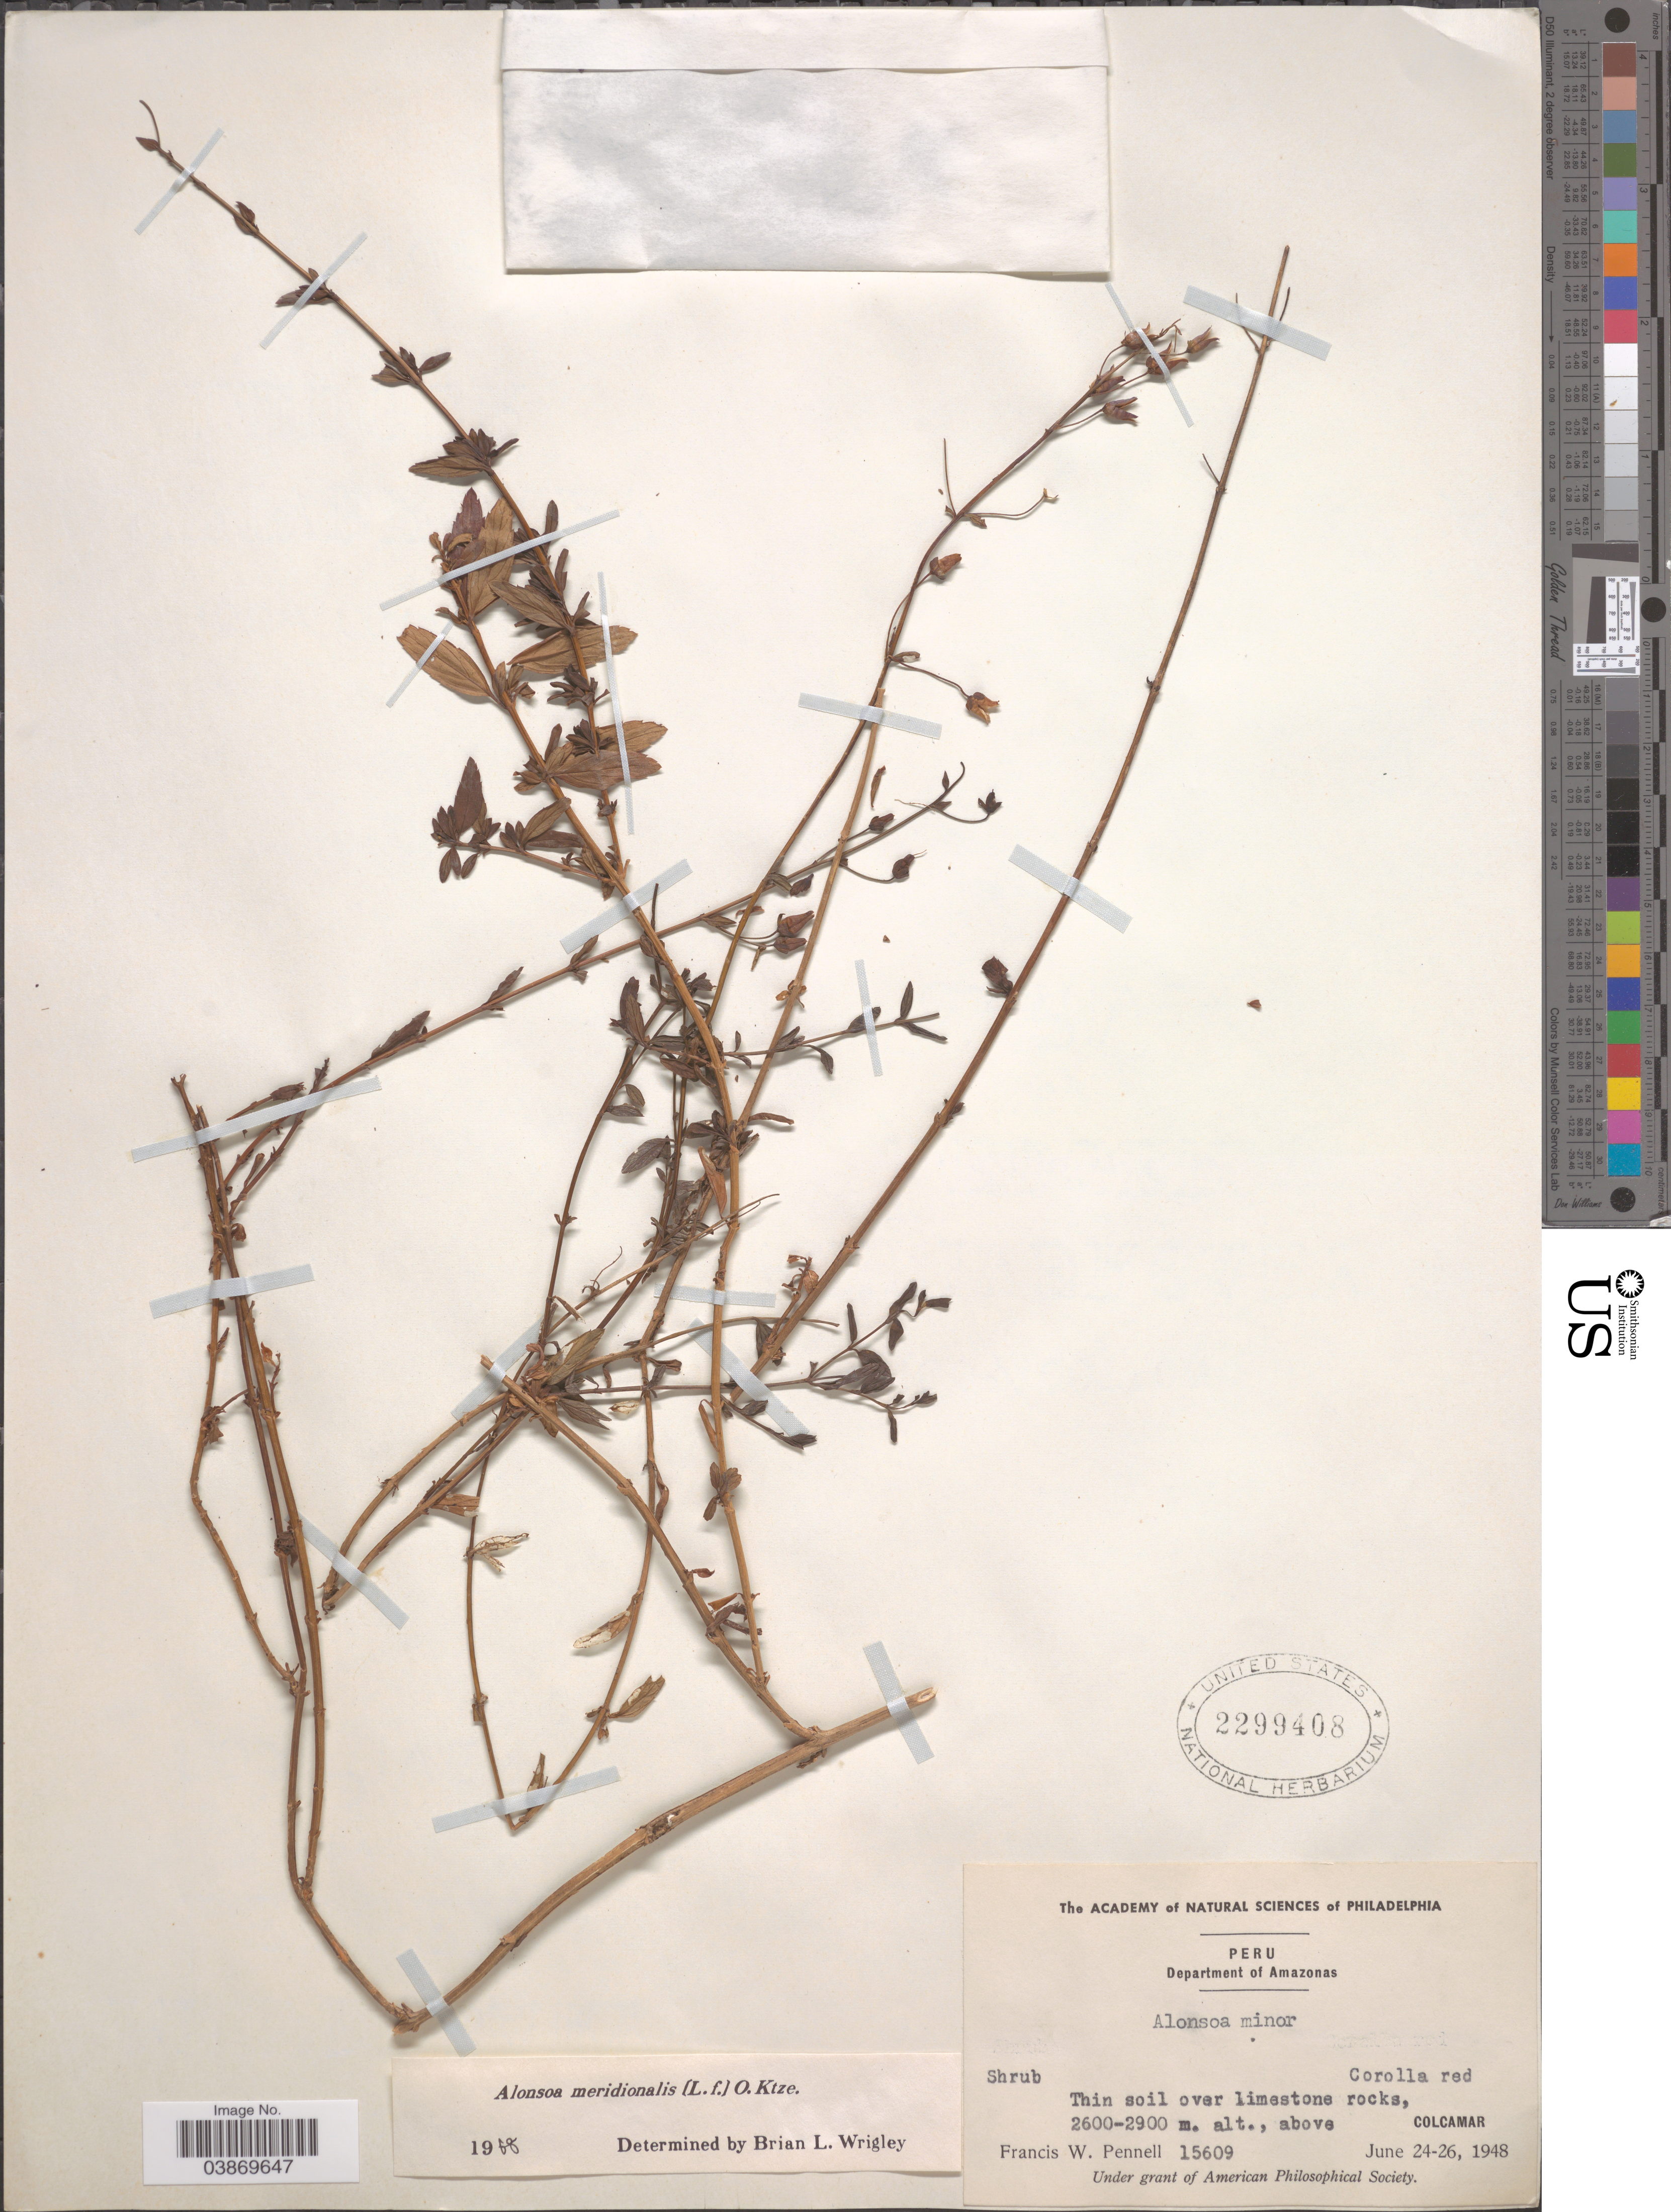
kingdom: Plantae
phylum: Tracheophyta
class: Magnoliopsida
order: Lamiales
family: Scrophulariaceae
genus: Alonsoa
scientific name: Alonsoa meridionalis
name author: (L. f.) Kuntze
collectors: F. W. Pennell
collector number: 15609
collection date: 1948-06-24/1948-06-26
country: Peru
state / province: Amazonas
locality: Department of Amazonas. Above Colcamar.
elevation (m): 2600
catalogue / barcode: US 2299408